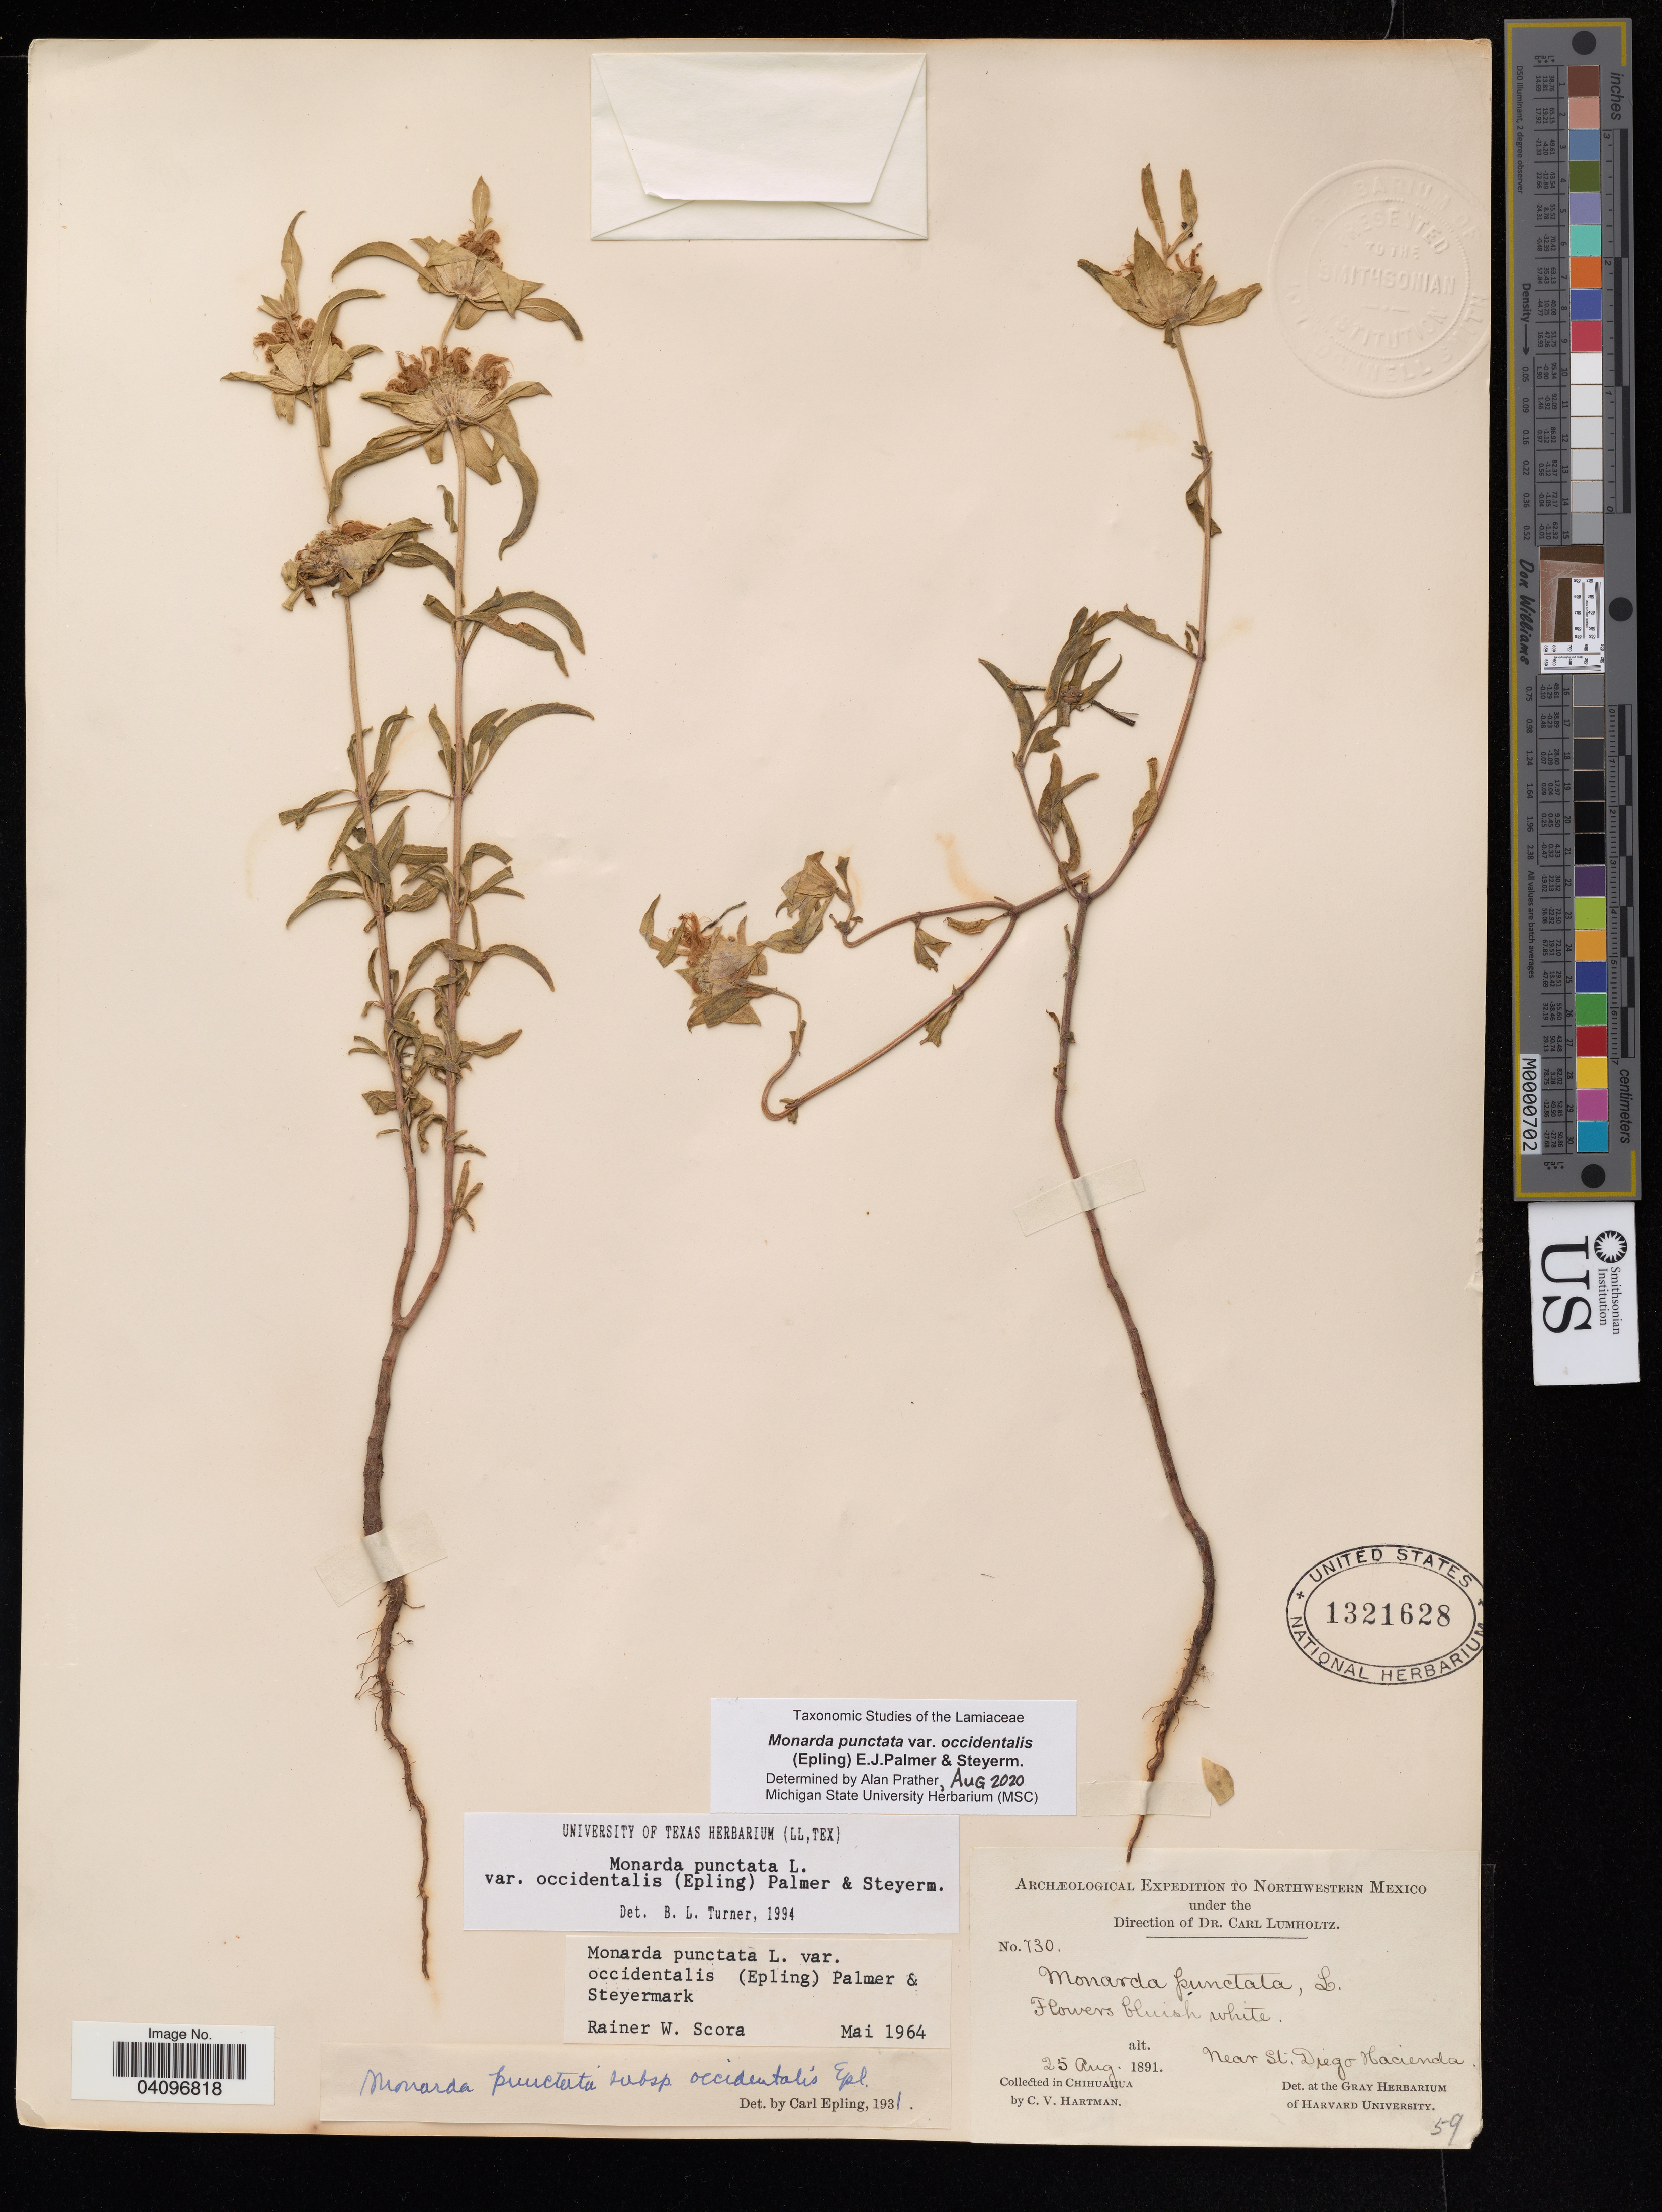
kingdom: Plantae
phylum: Tracheophyta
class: Magnoliopsida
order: Lamiales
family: Lamiaceae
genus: Monarda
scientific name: Monarda punctata var. occidentalis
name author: (Epling) E.J. Palmer & Steyerm.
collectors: C. V. Hartman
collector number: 130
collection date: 1891-08-25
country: Mexico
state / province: Chihuahua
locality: Near St. Diego Hacienda.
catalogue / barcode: US 1321628